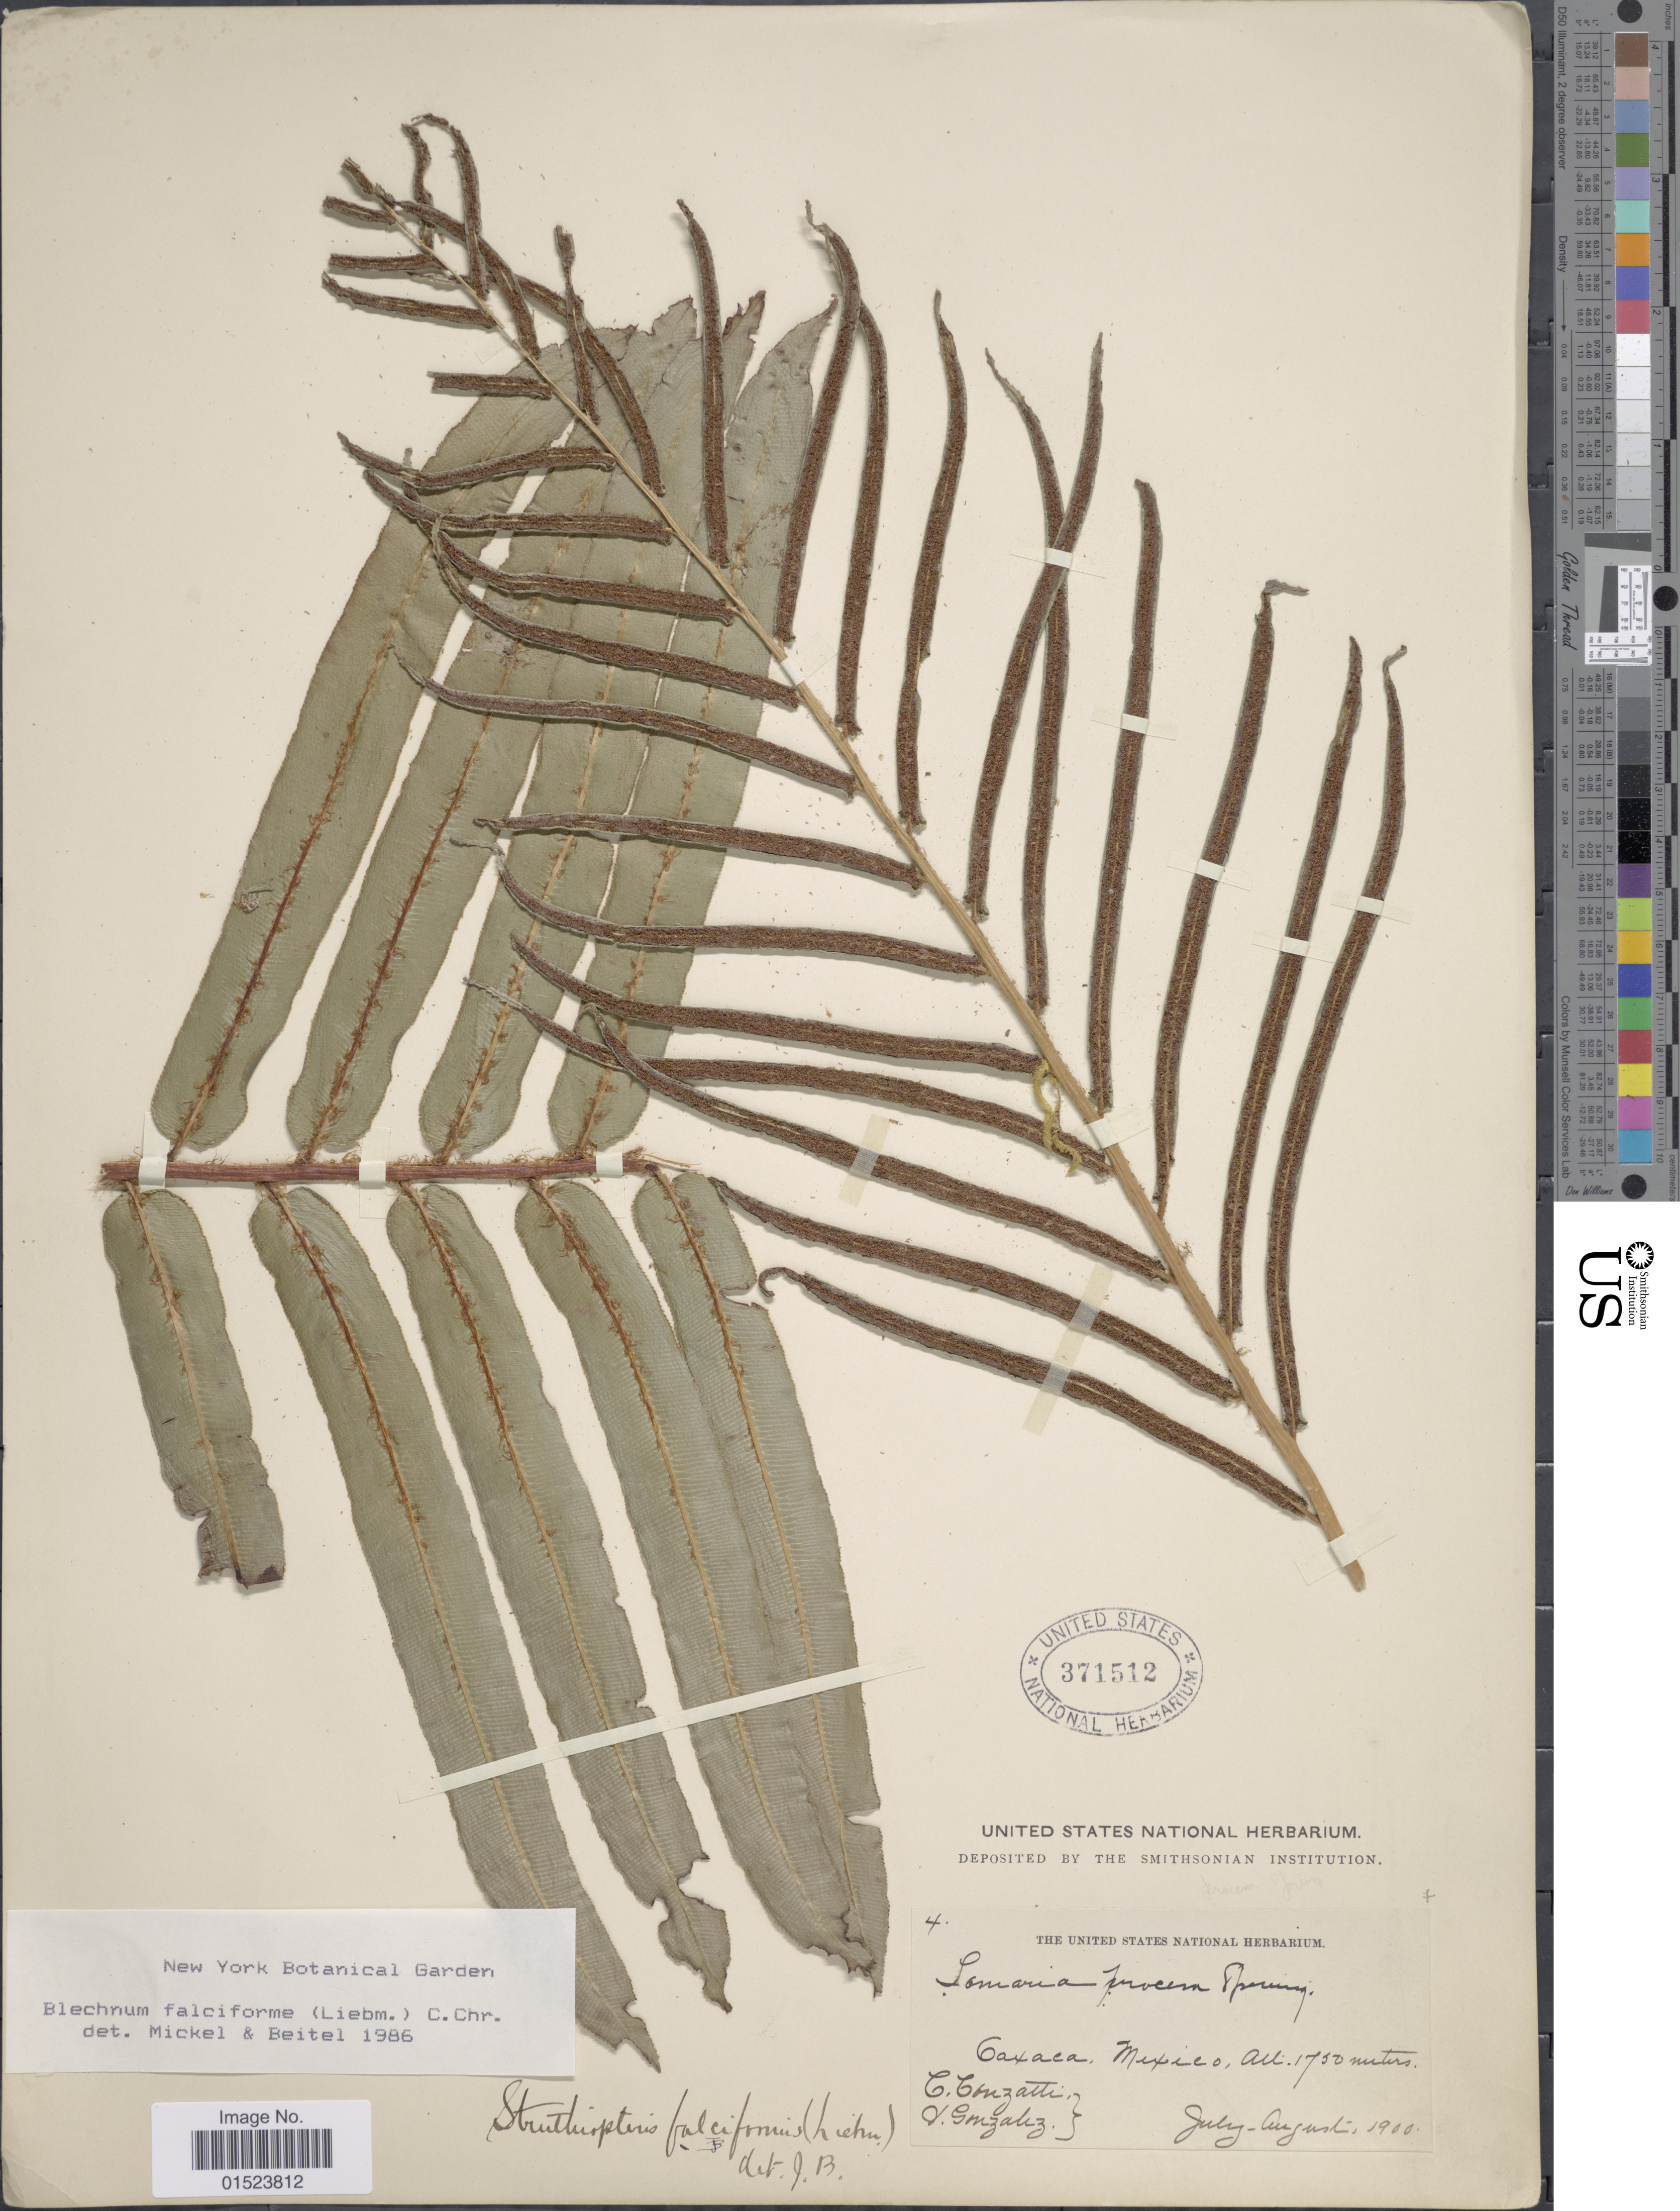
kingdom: Plantae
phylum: Tracheophyta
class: Polypodiopsida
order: Polypodiales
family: Blechnaceae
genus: Blechnum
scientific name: Blechnum falciforme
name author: (Liebm.) C. Chr.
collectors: C. Couzatti & V. González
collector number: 4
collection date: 1900-07/1900-08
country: Mexico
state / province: Oaxaca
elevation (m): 1750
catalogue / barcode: US 371512